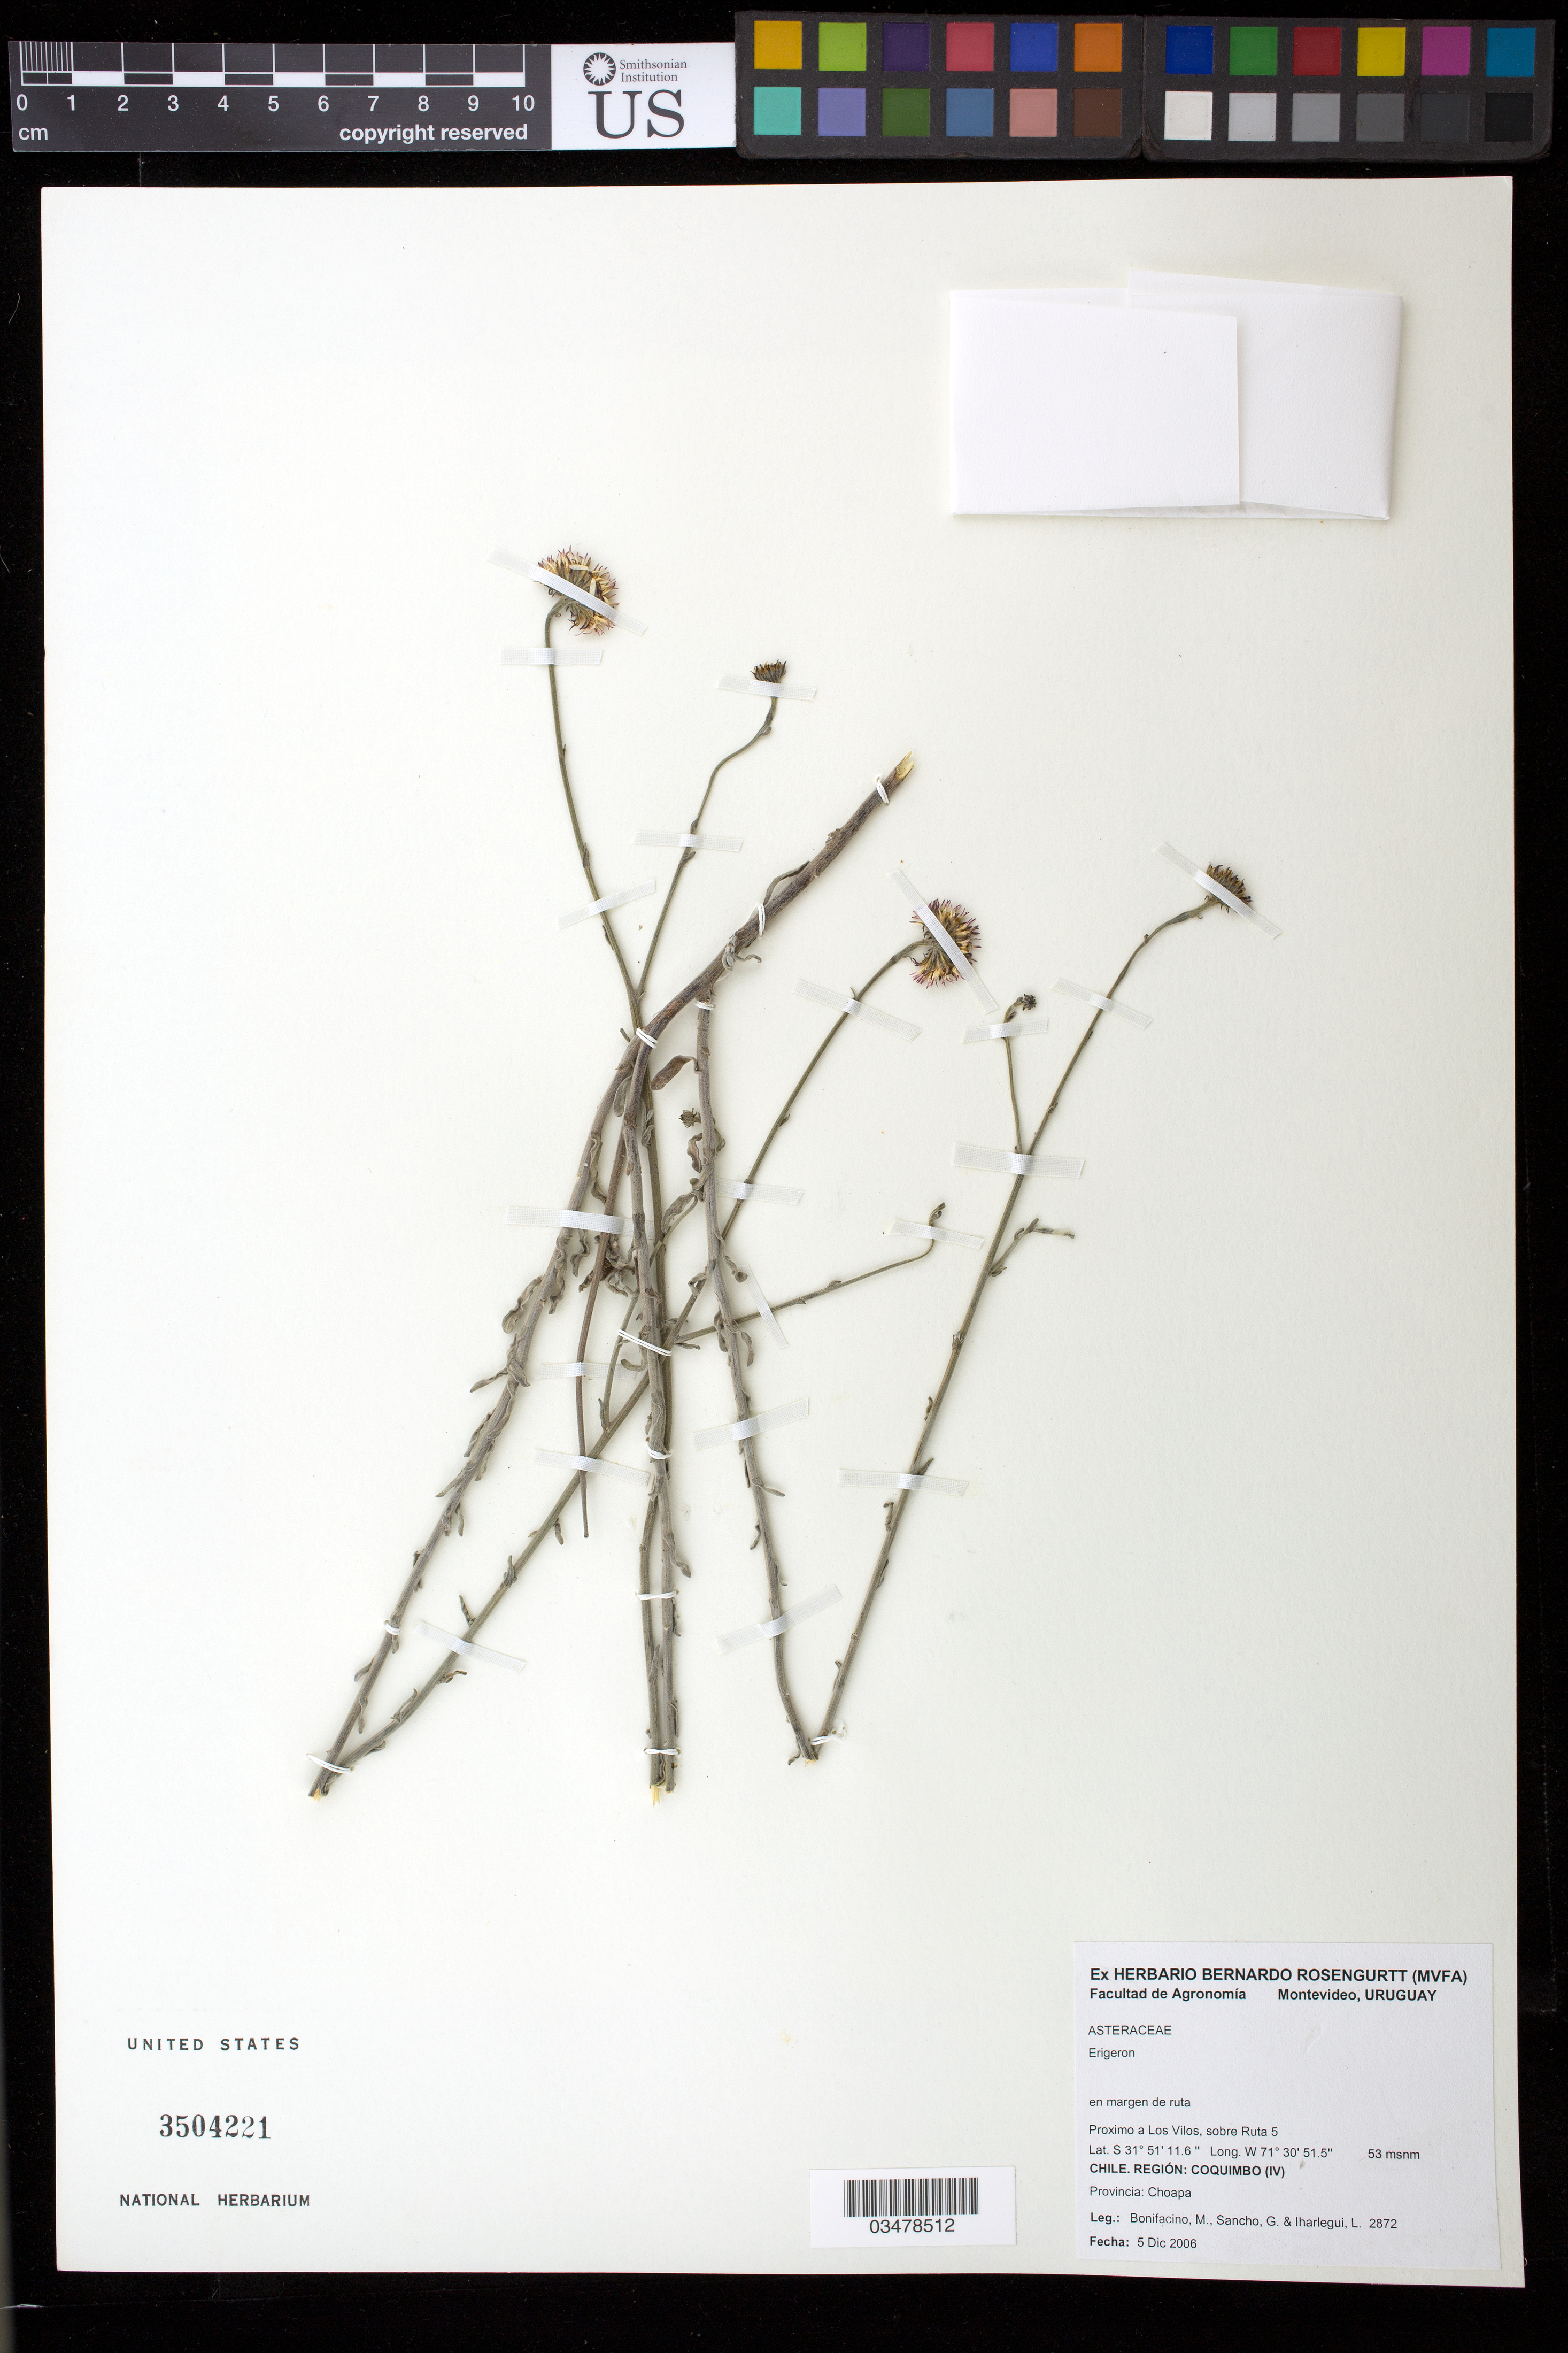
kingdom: Plantae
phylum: Tracheophyta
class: Magnoliopsida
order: Asterales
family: Asteraceae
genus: Erigeron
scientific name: Erigeron sp.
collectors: M. Bonifacino, G. Sancho & L. Iharlegui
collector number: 2872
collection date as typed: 5 Dec 2006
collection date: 2006-12-05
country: Chile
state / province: Coquimbo (IV)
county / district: Choapa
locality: Proximo a Los Vilos, sobre Ruta 5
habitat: En margen de ruta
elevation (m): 53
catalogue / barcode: US 3504221